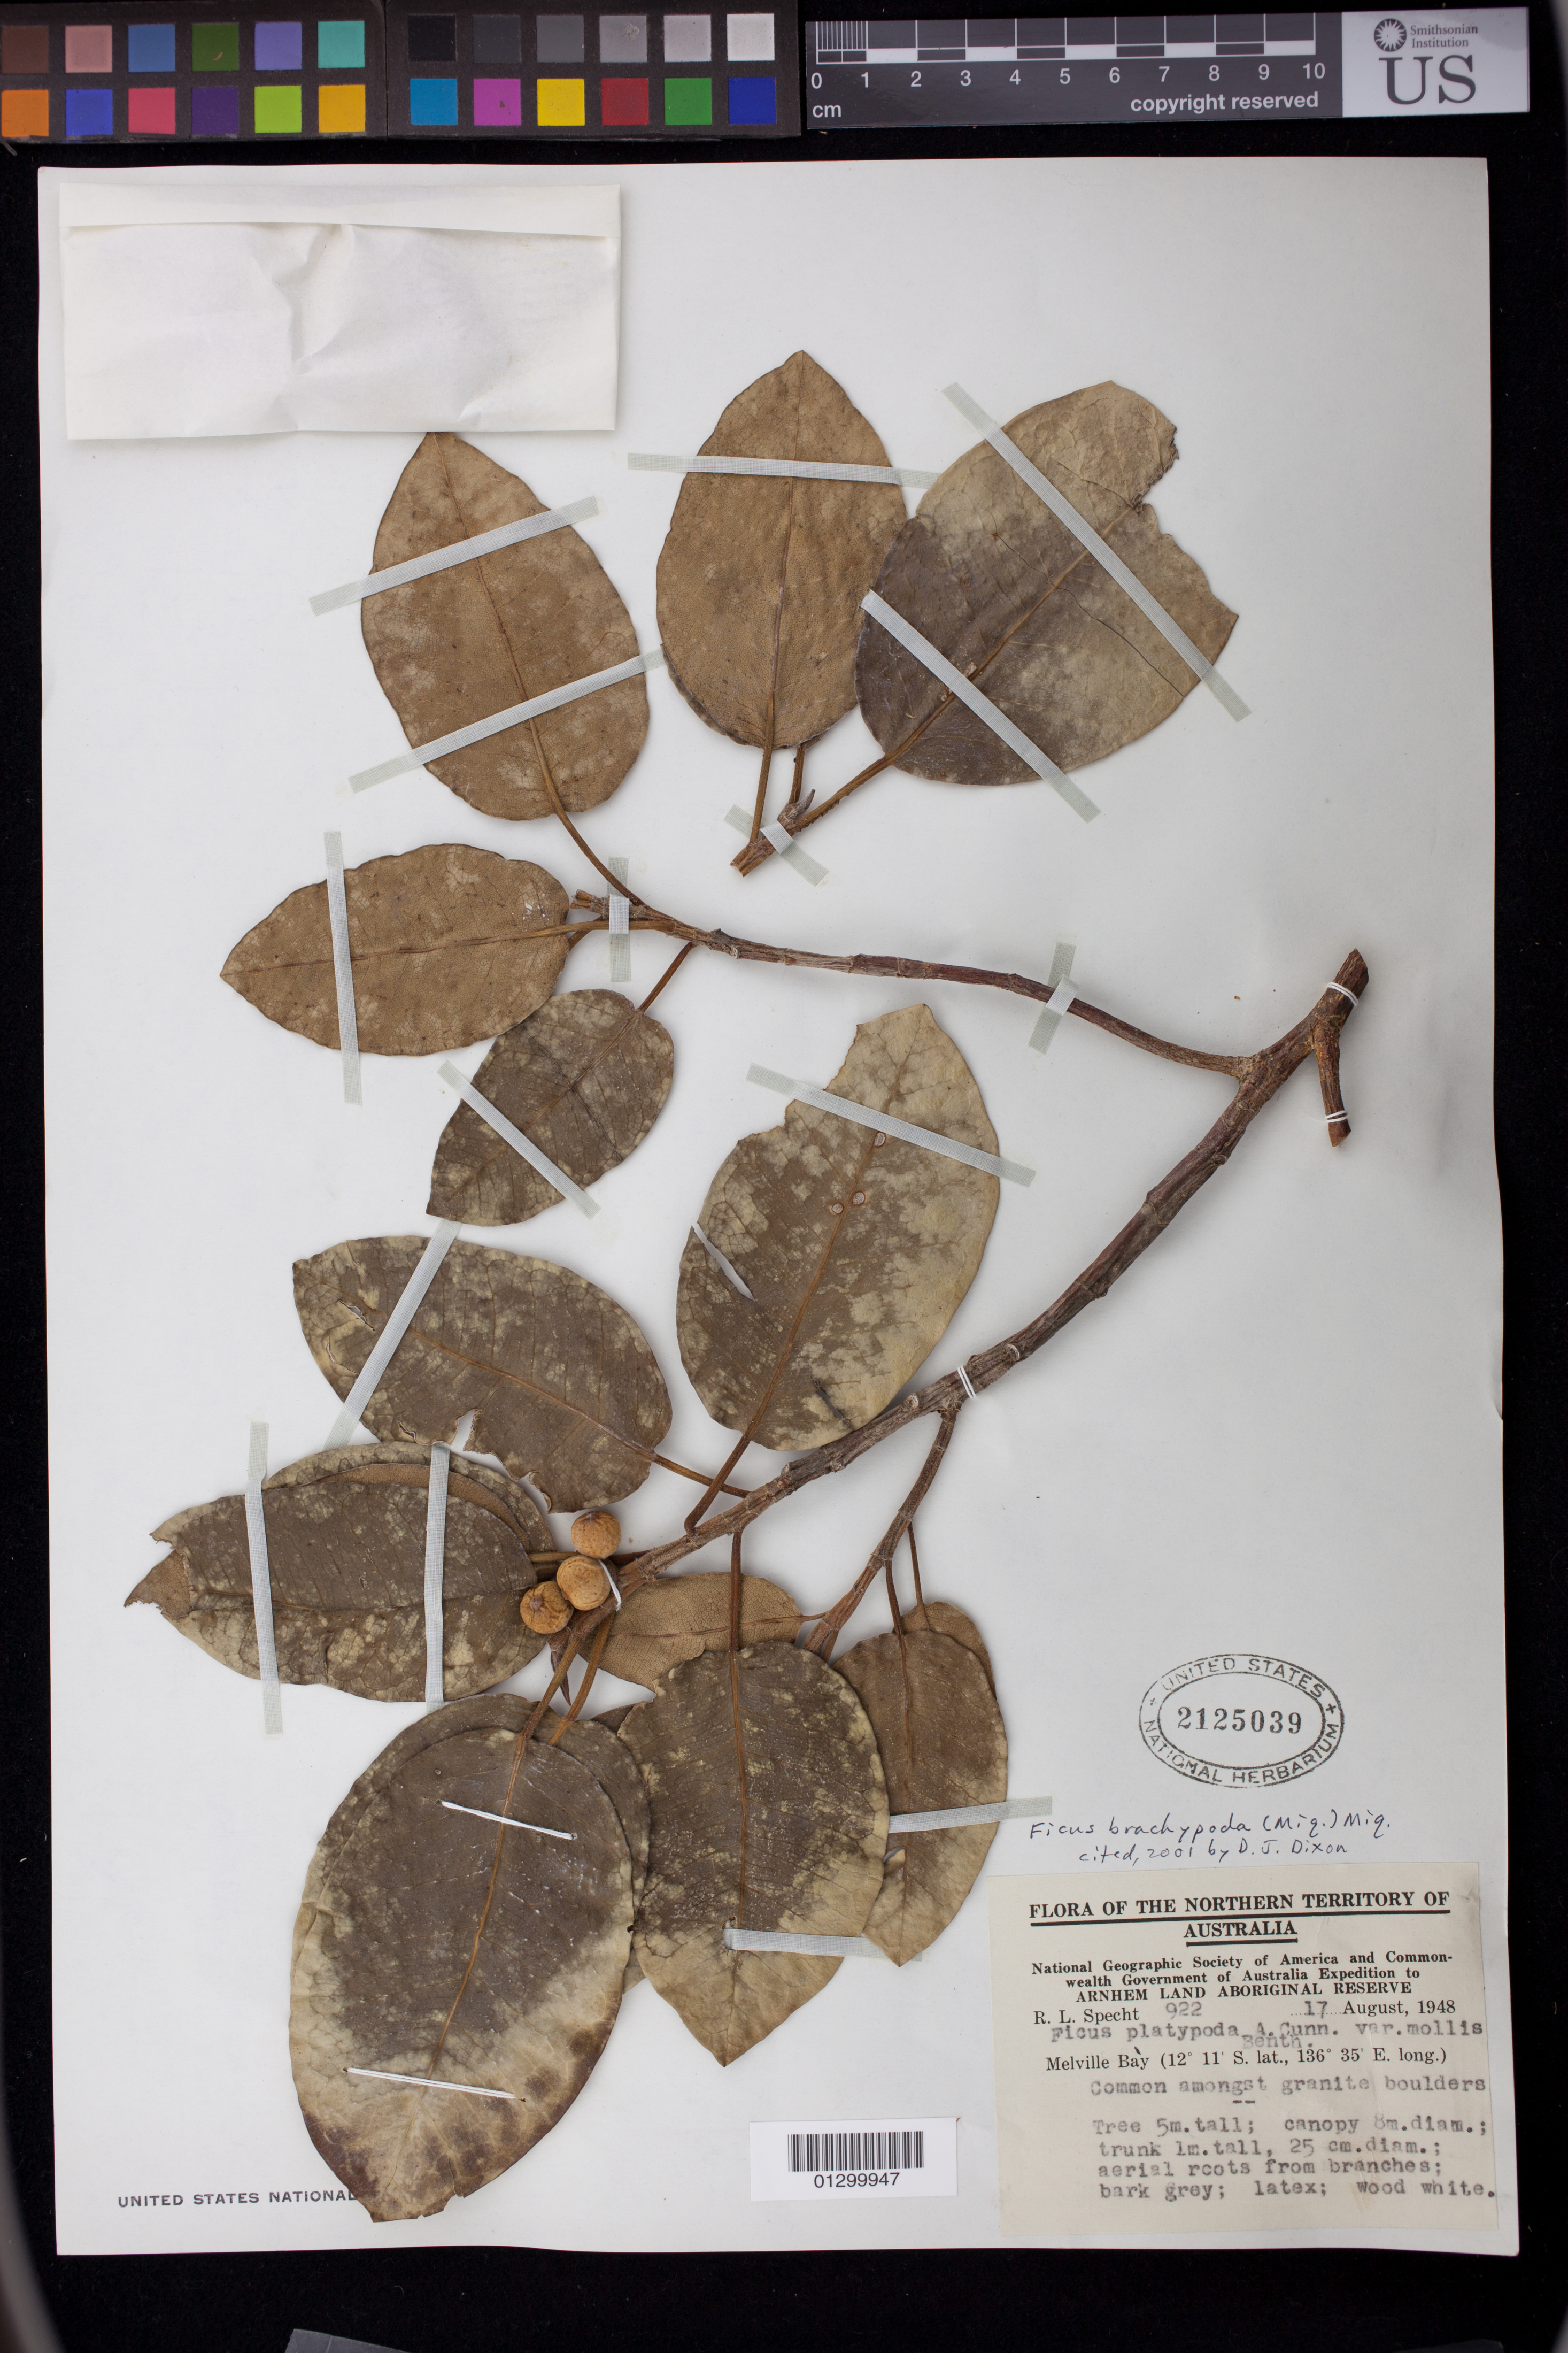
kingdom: Plantae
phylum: Tracheophyta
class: Magnoliopsida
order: Rosales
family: Moraceae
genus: Ficus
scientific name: Ficus brachypoda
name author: (Miq.) Miq.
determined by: Dixon, D. J.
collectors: R. L. Specht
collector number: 922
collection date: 1948-08-17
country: Australia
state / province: Northern Territory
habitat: Common amongst granite boulders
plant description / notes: Tree 5 m. tall; canopy 8 m. diam.; trunk 1 m. tall, 25 cm. diam.; aerial roots from banched; bark grey; latex; wood white.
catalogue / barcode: US 2125039